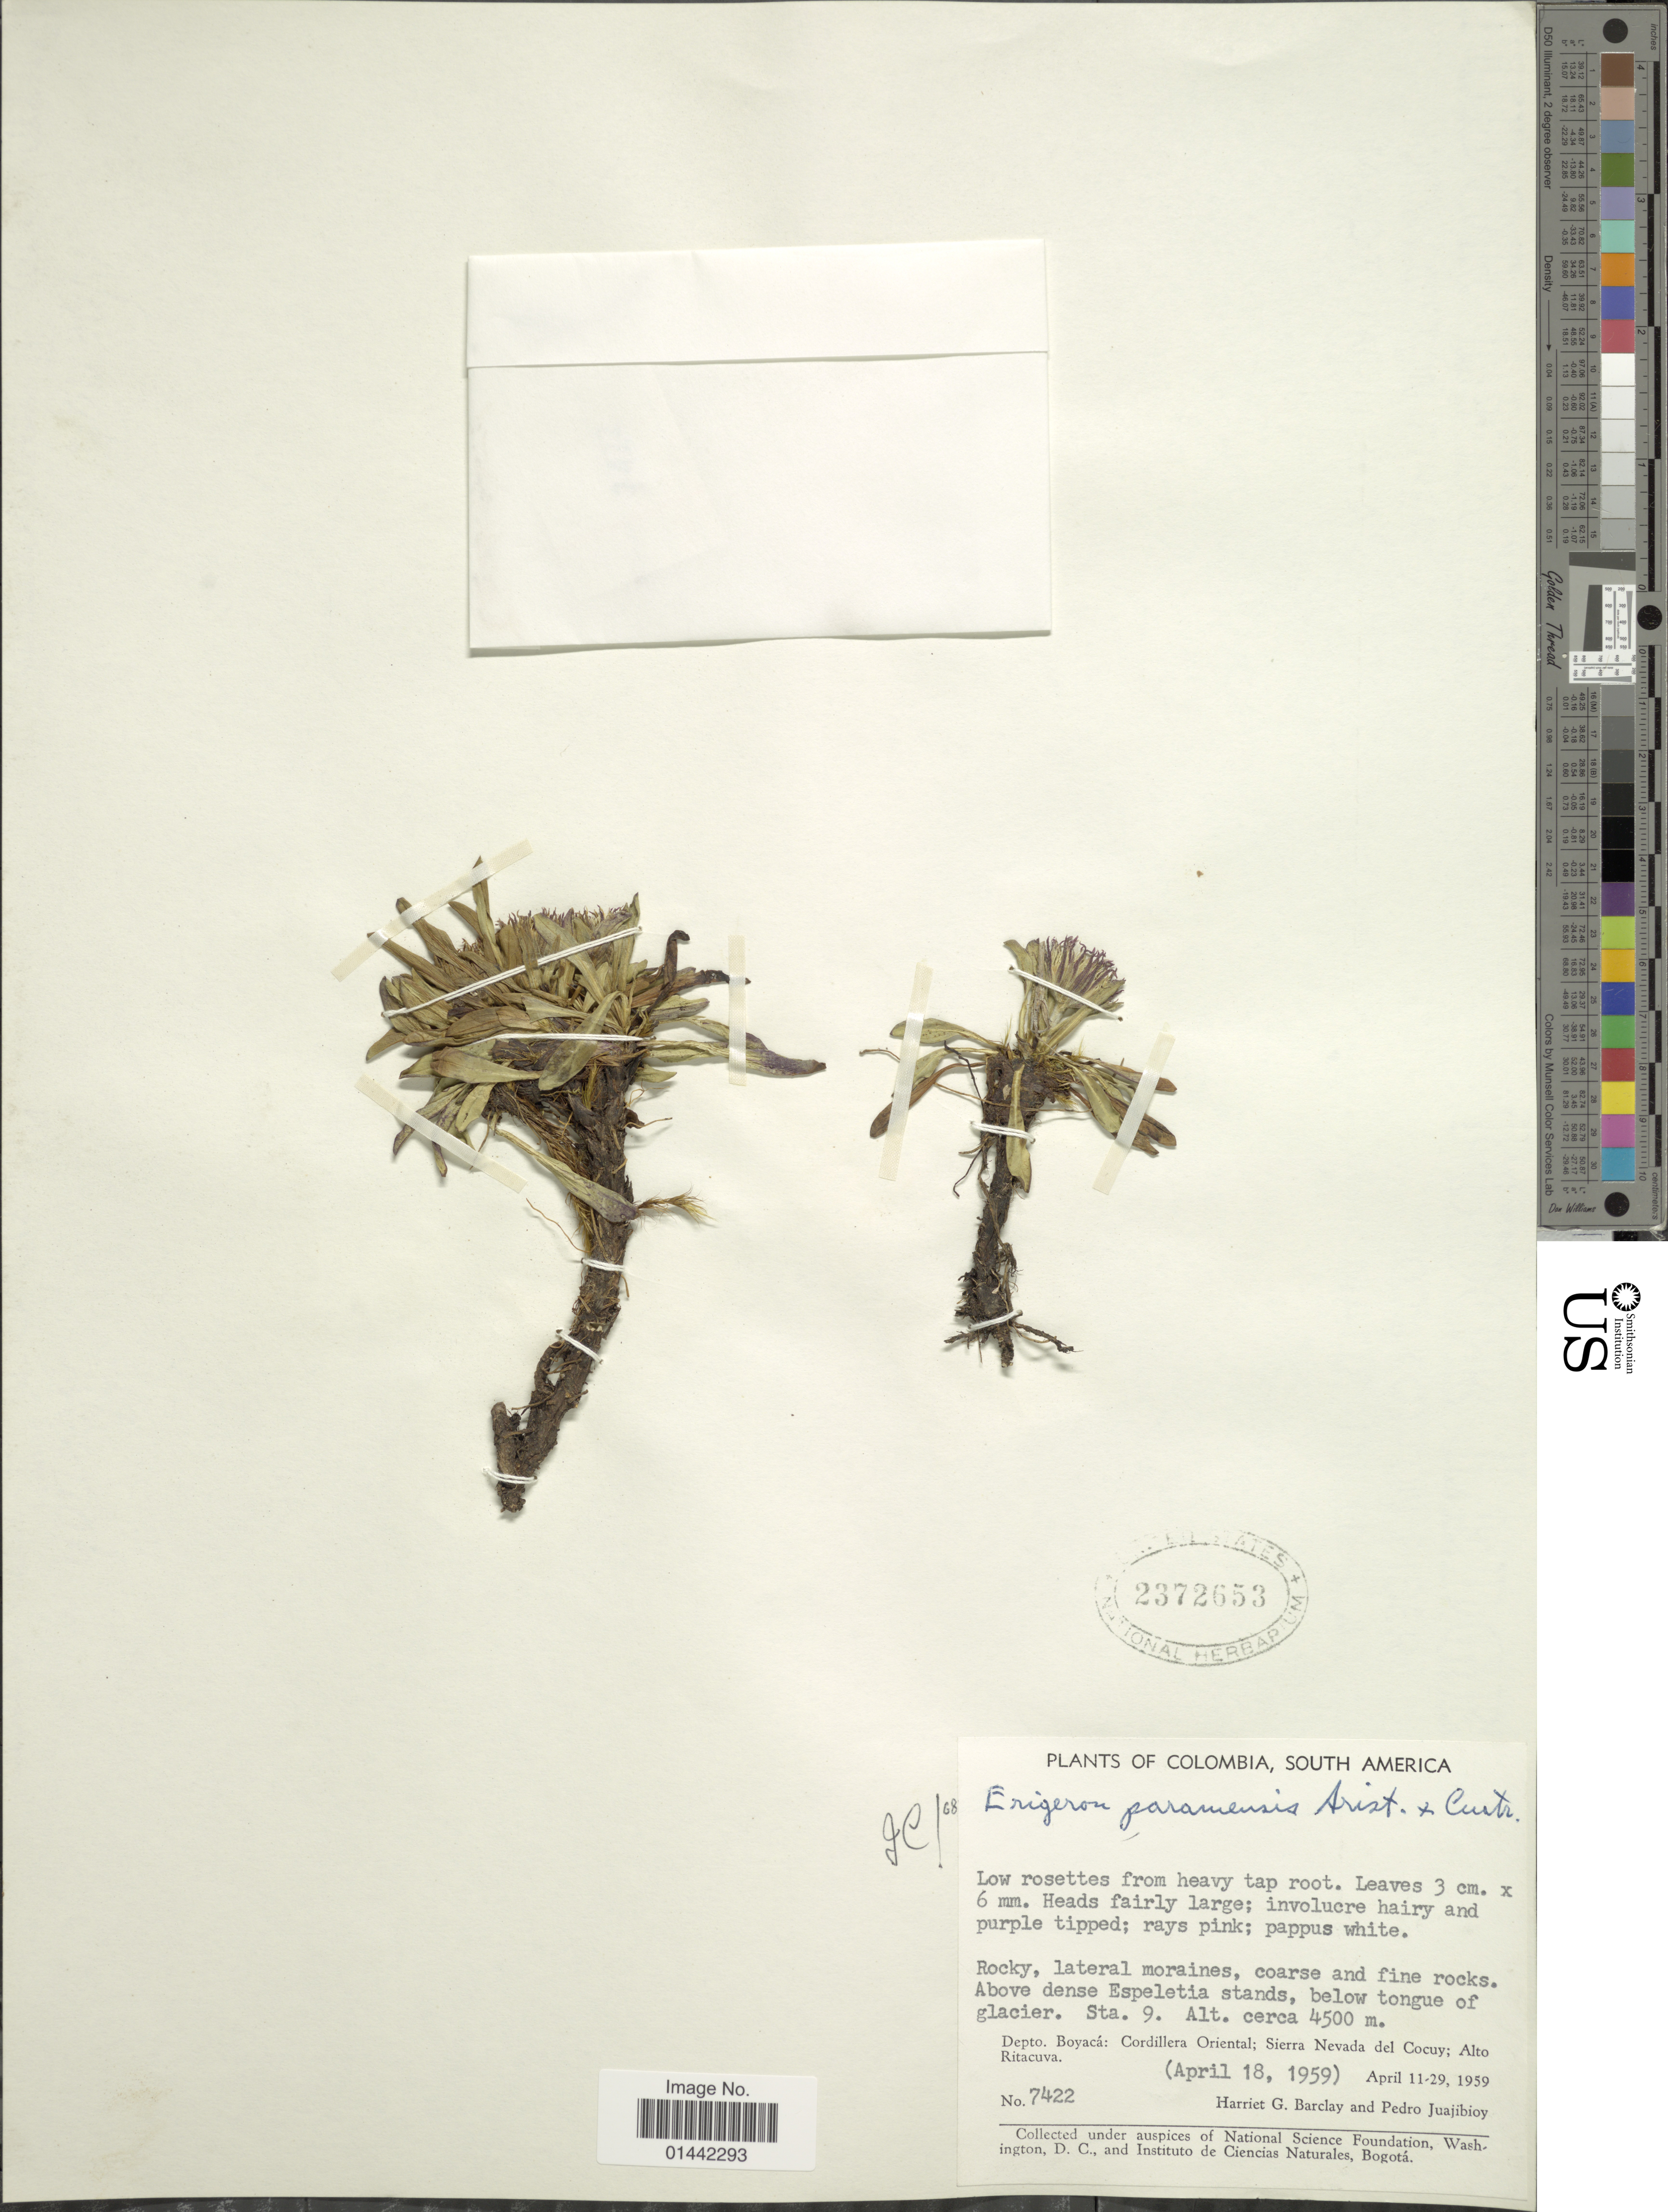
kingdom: Plantae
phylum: Tracheophyta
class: Magnoliopsida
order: Asterales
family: Asteraceae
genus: Erigeron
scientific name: Erigeron paramensis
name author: Aristeg. & Cuatrec.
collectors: H. G. Barclay & P. Juajibioy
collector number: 7422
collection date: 1959-04-18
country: Colombia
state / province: Boyacá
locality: Rocky, lateral moraines, coarse and fine rocks, above dense Espeletia stands, below rongue of glacier, Sta. 9. Cordillera Oriental; Sierra Nevada del Cocuy; Alto Ritacuva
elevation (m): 4500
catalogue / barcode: US 2372653